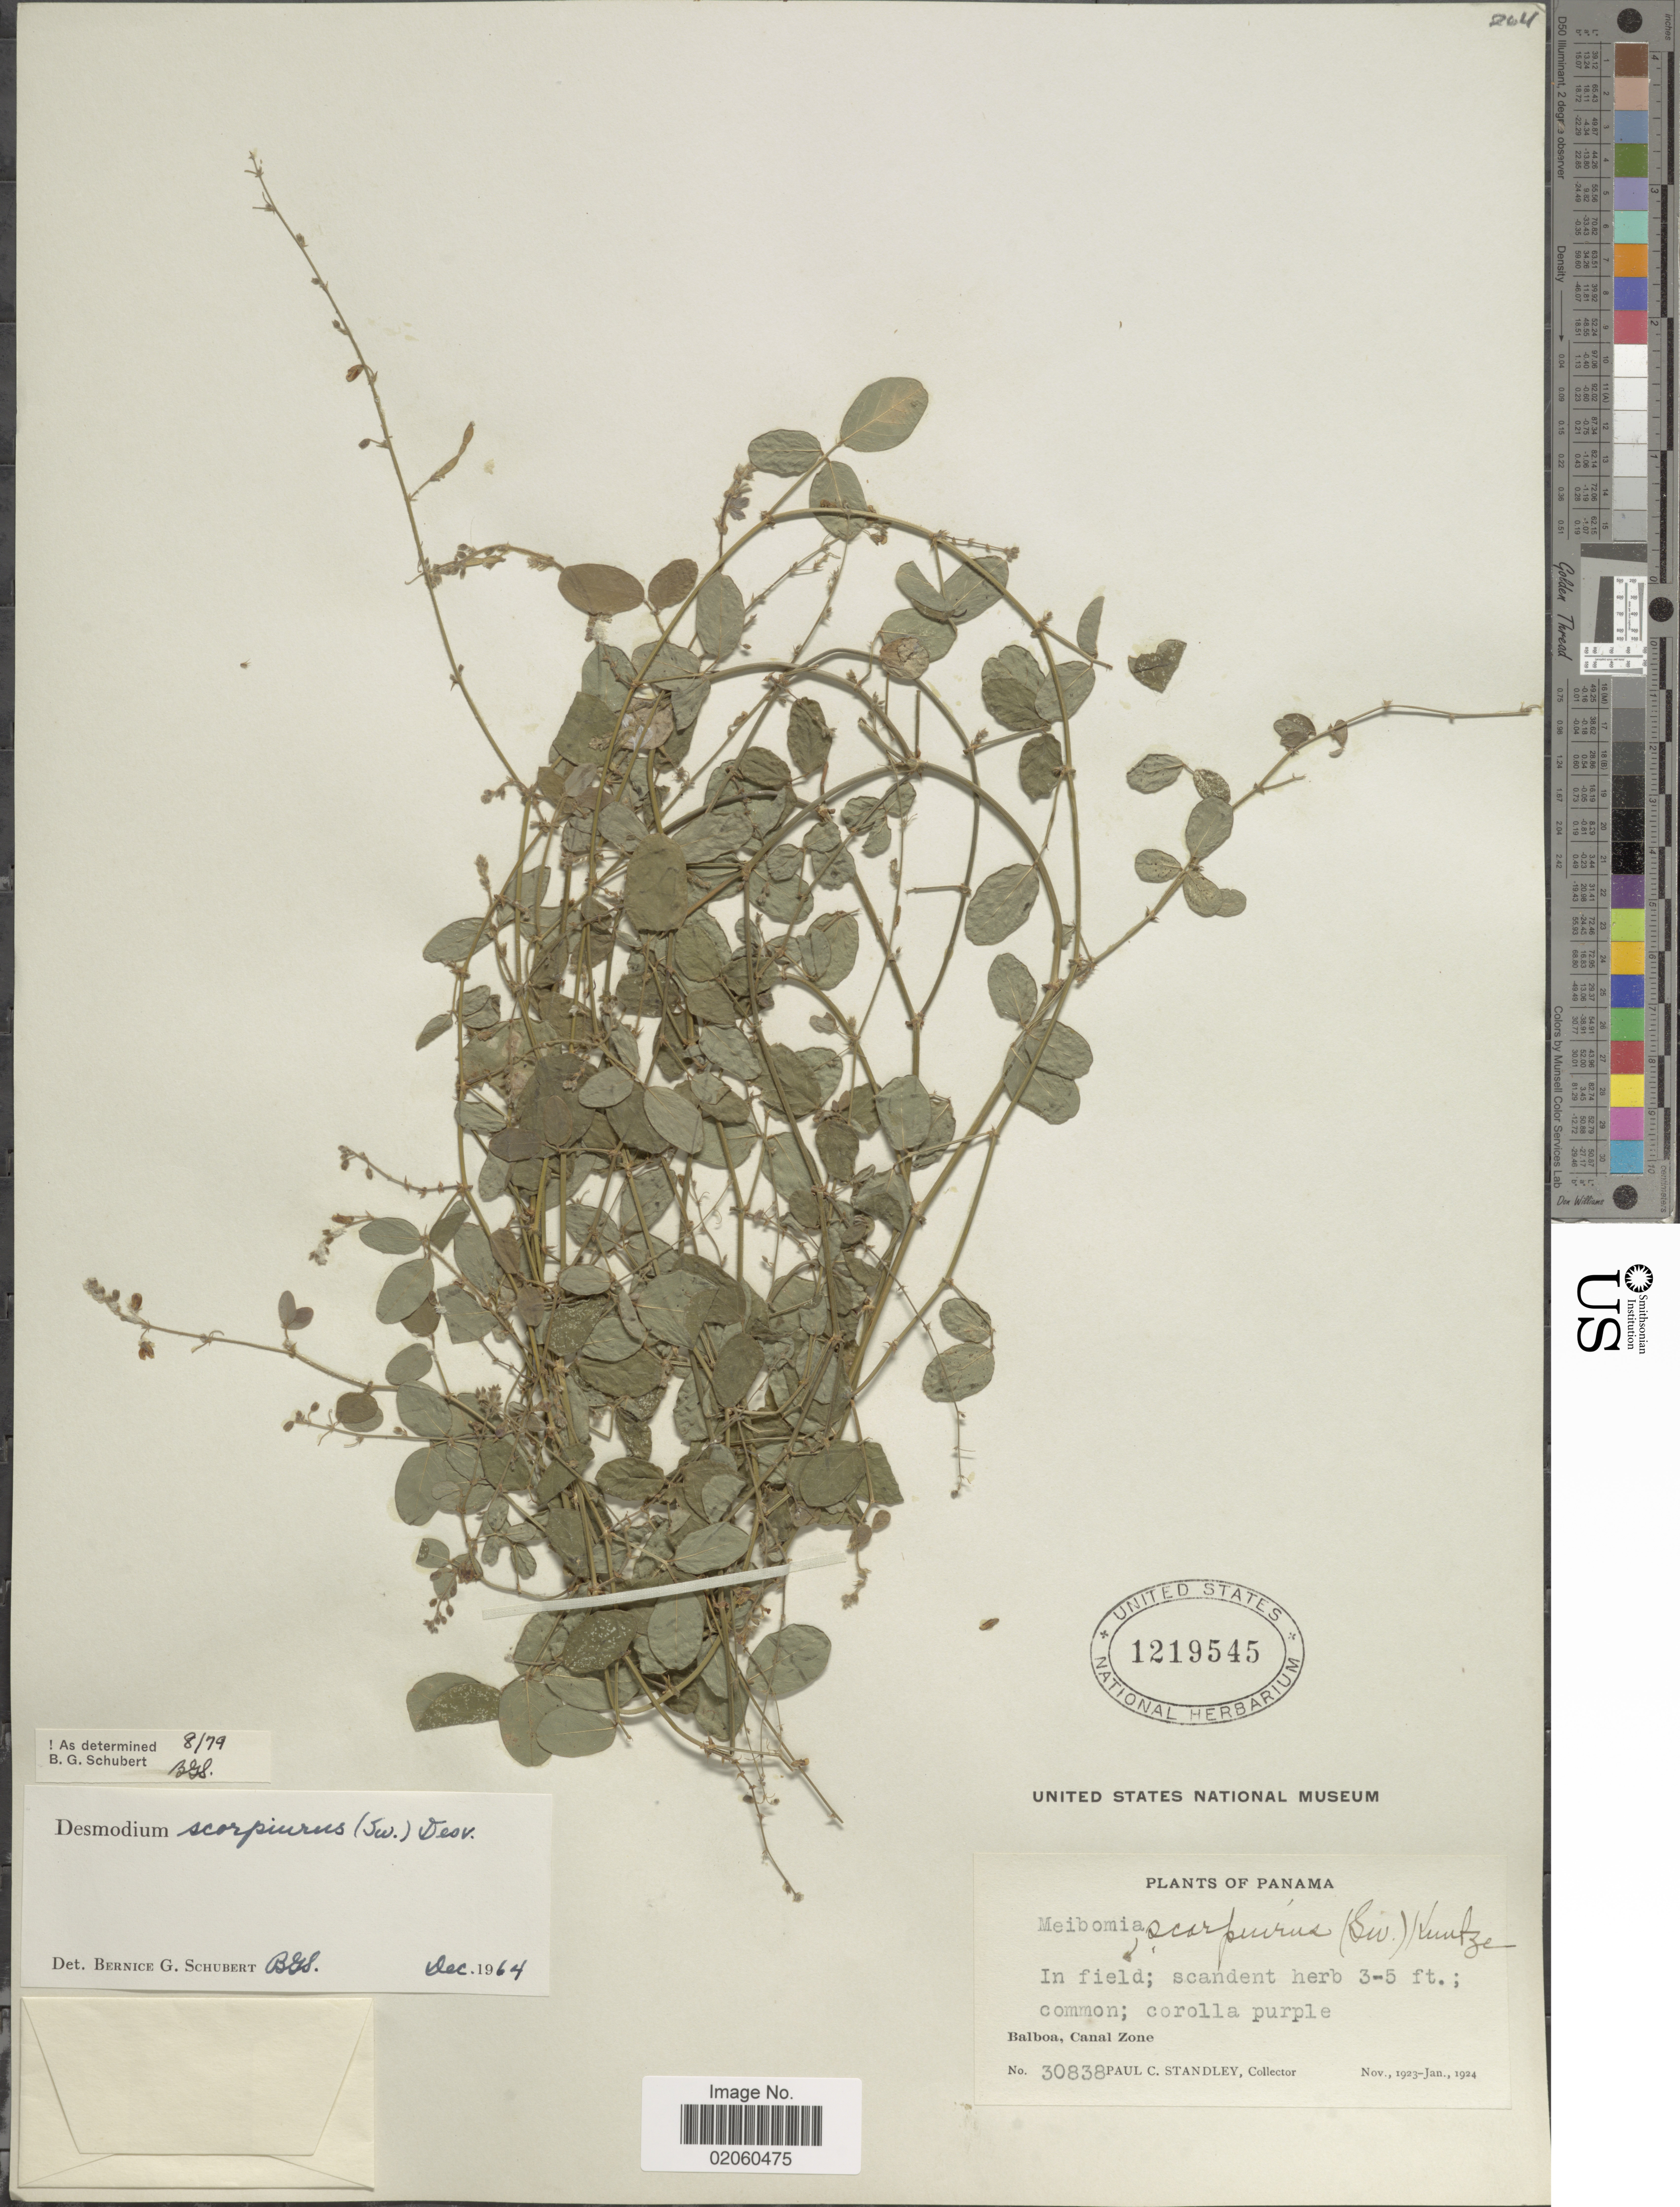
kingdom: Plantae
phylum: Tracheophyta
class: Magnoliopsida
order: Fabales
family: Fabaceae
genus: Desmodium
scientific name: Desmodium scorpiurus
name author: (Sw.) Desv. ex DC.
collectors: P. C. Standley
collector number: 30838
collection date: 1923-11/1924-01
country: Panama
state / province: Colón / Panamá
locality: Balboa, Canal Zone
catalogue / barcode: US 1219545